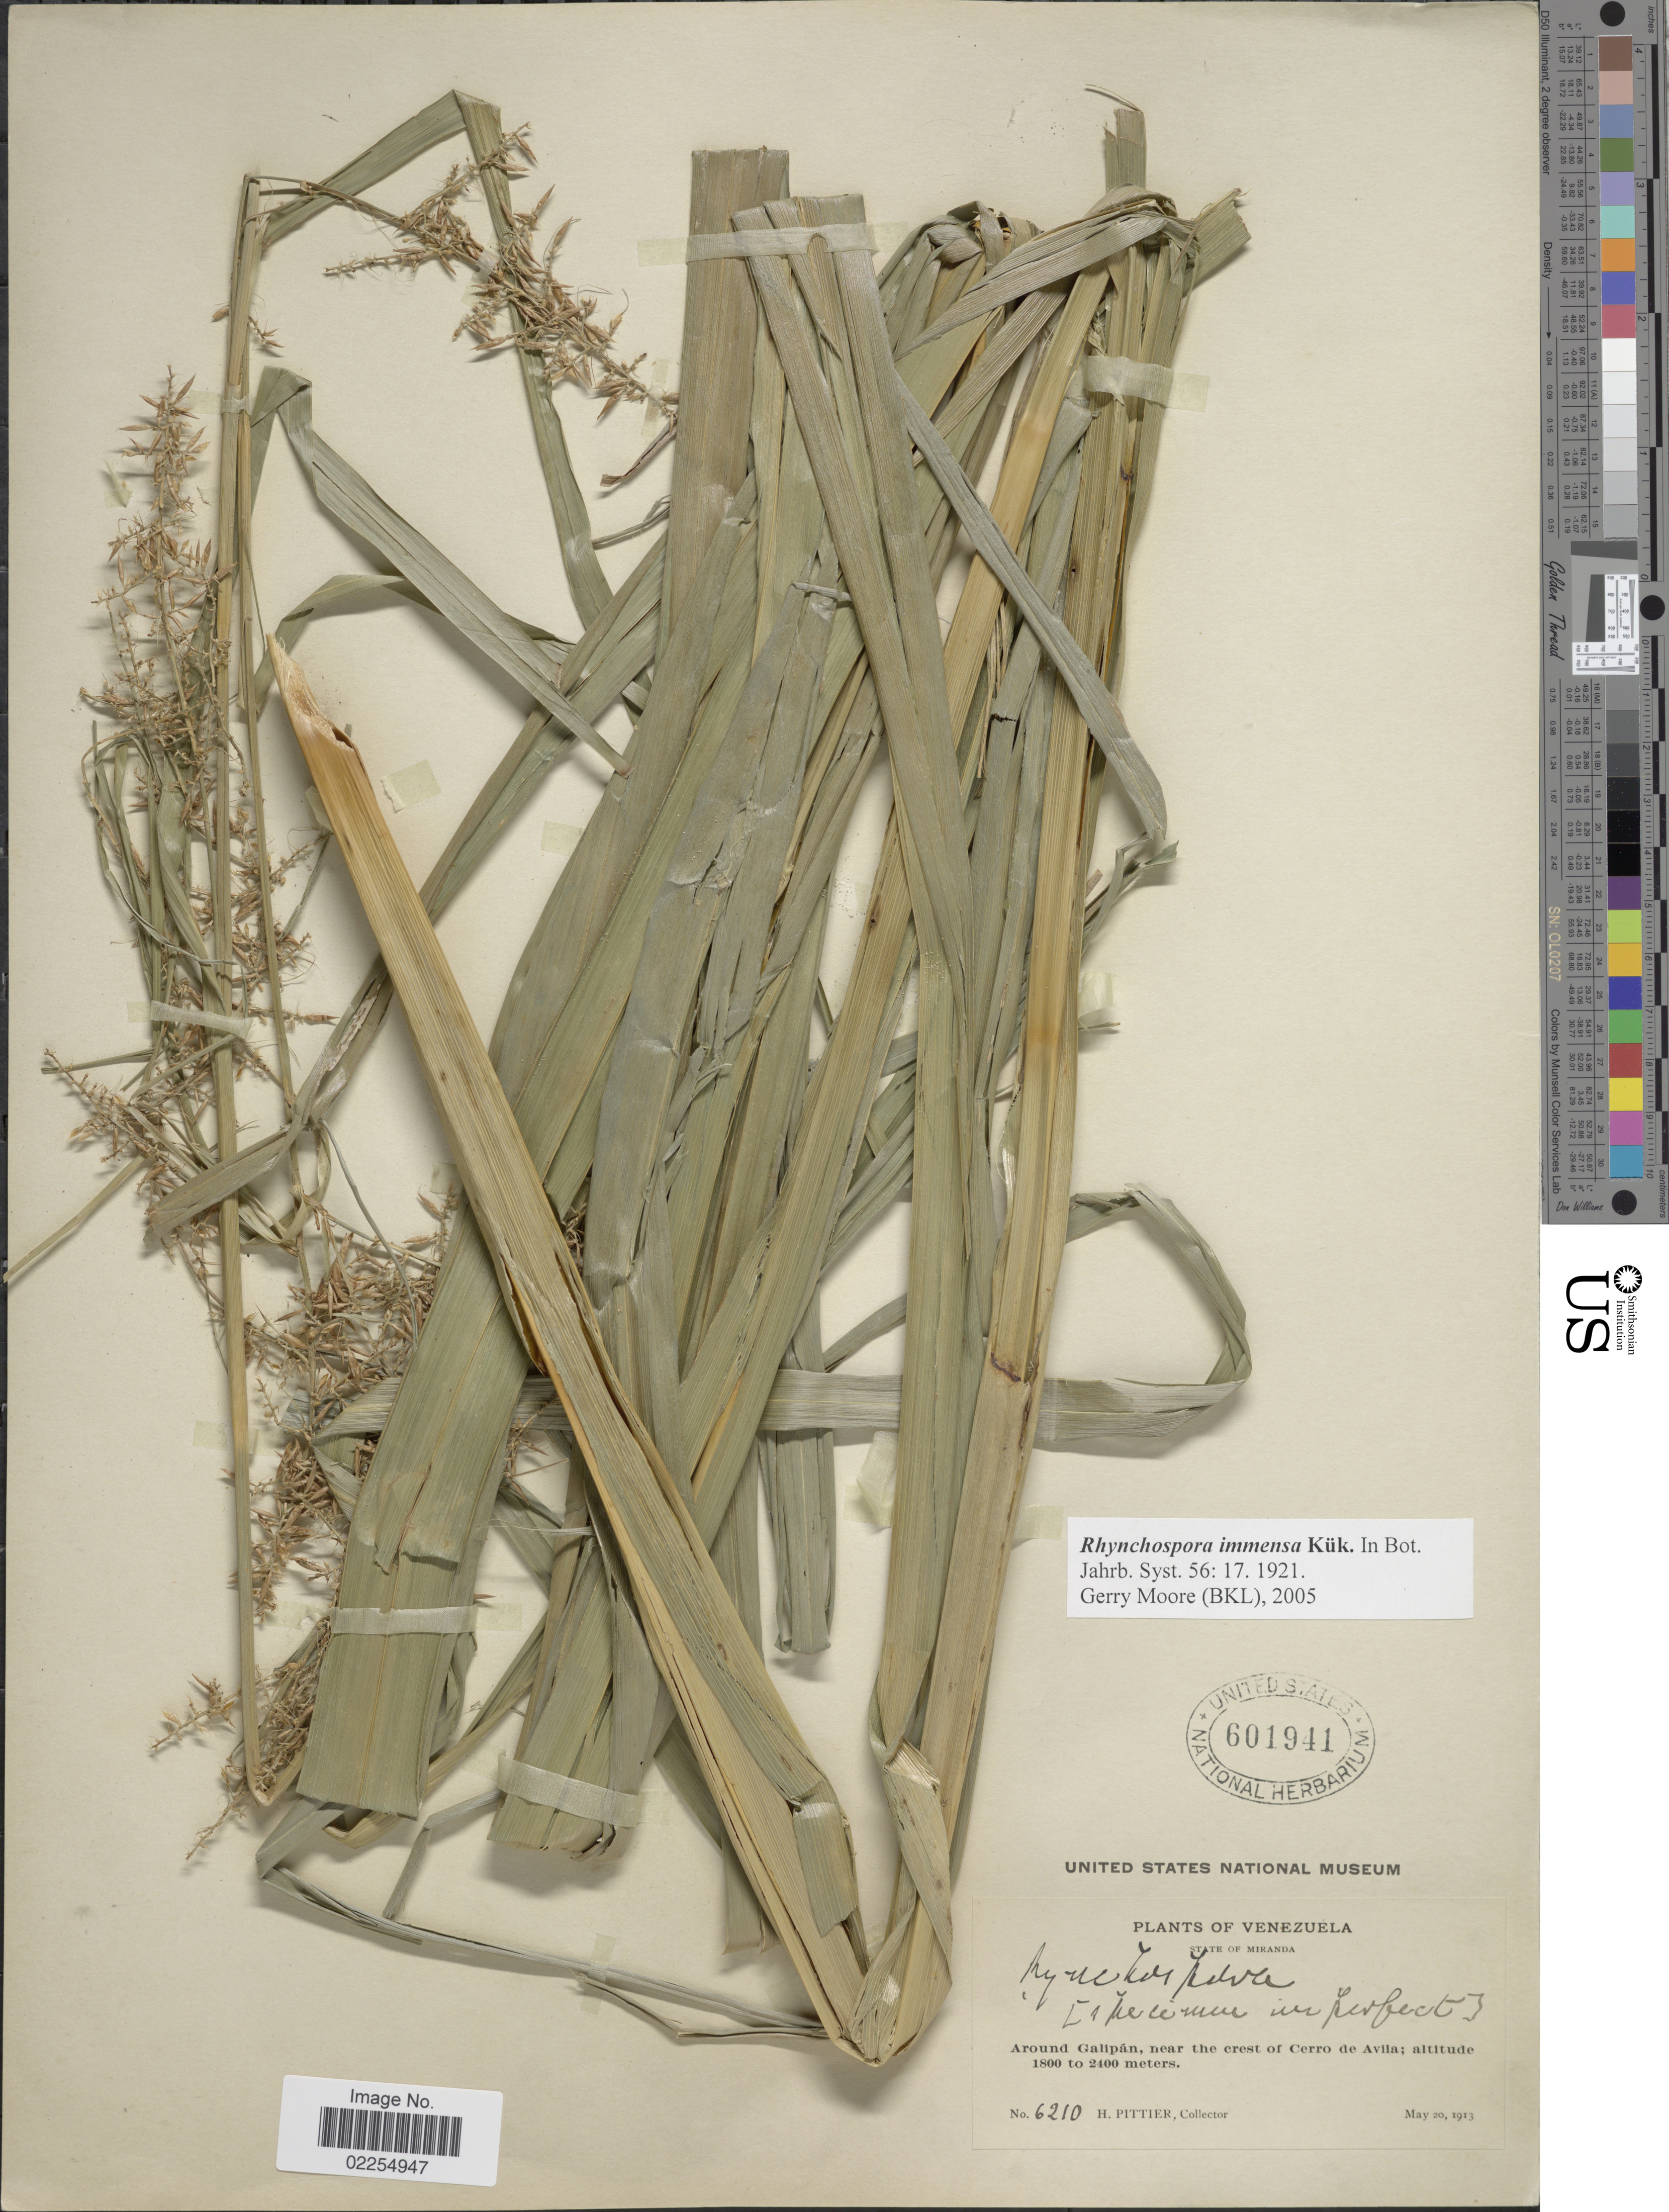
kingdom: Plantae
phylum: Tracheophyta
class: Liliopsida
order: Poales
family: Cyperaceae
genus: Rhynchospora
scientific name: Rhynchospora immensa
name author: Kük.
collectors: H. F. Pittier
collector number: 6210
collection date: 1913-05-20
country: Venezuela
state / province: Miranda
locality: Around Galipan, near the crest of Cerro de Avila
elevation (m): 1800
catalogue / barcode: US 601941